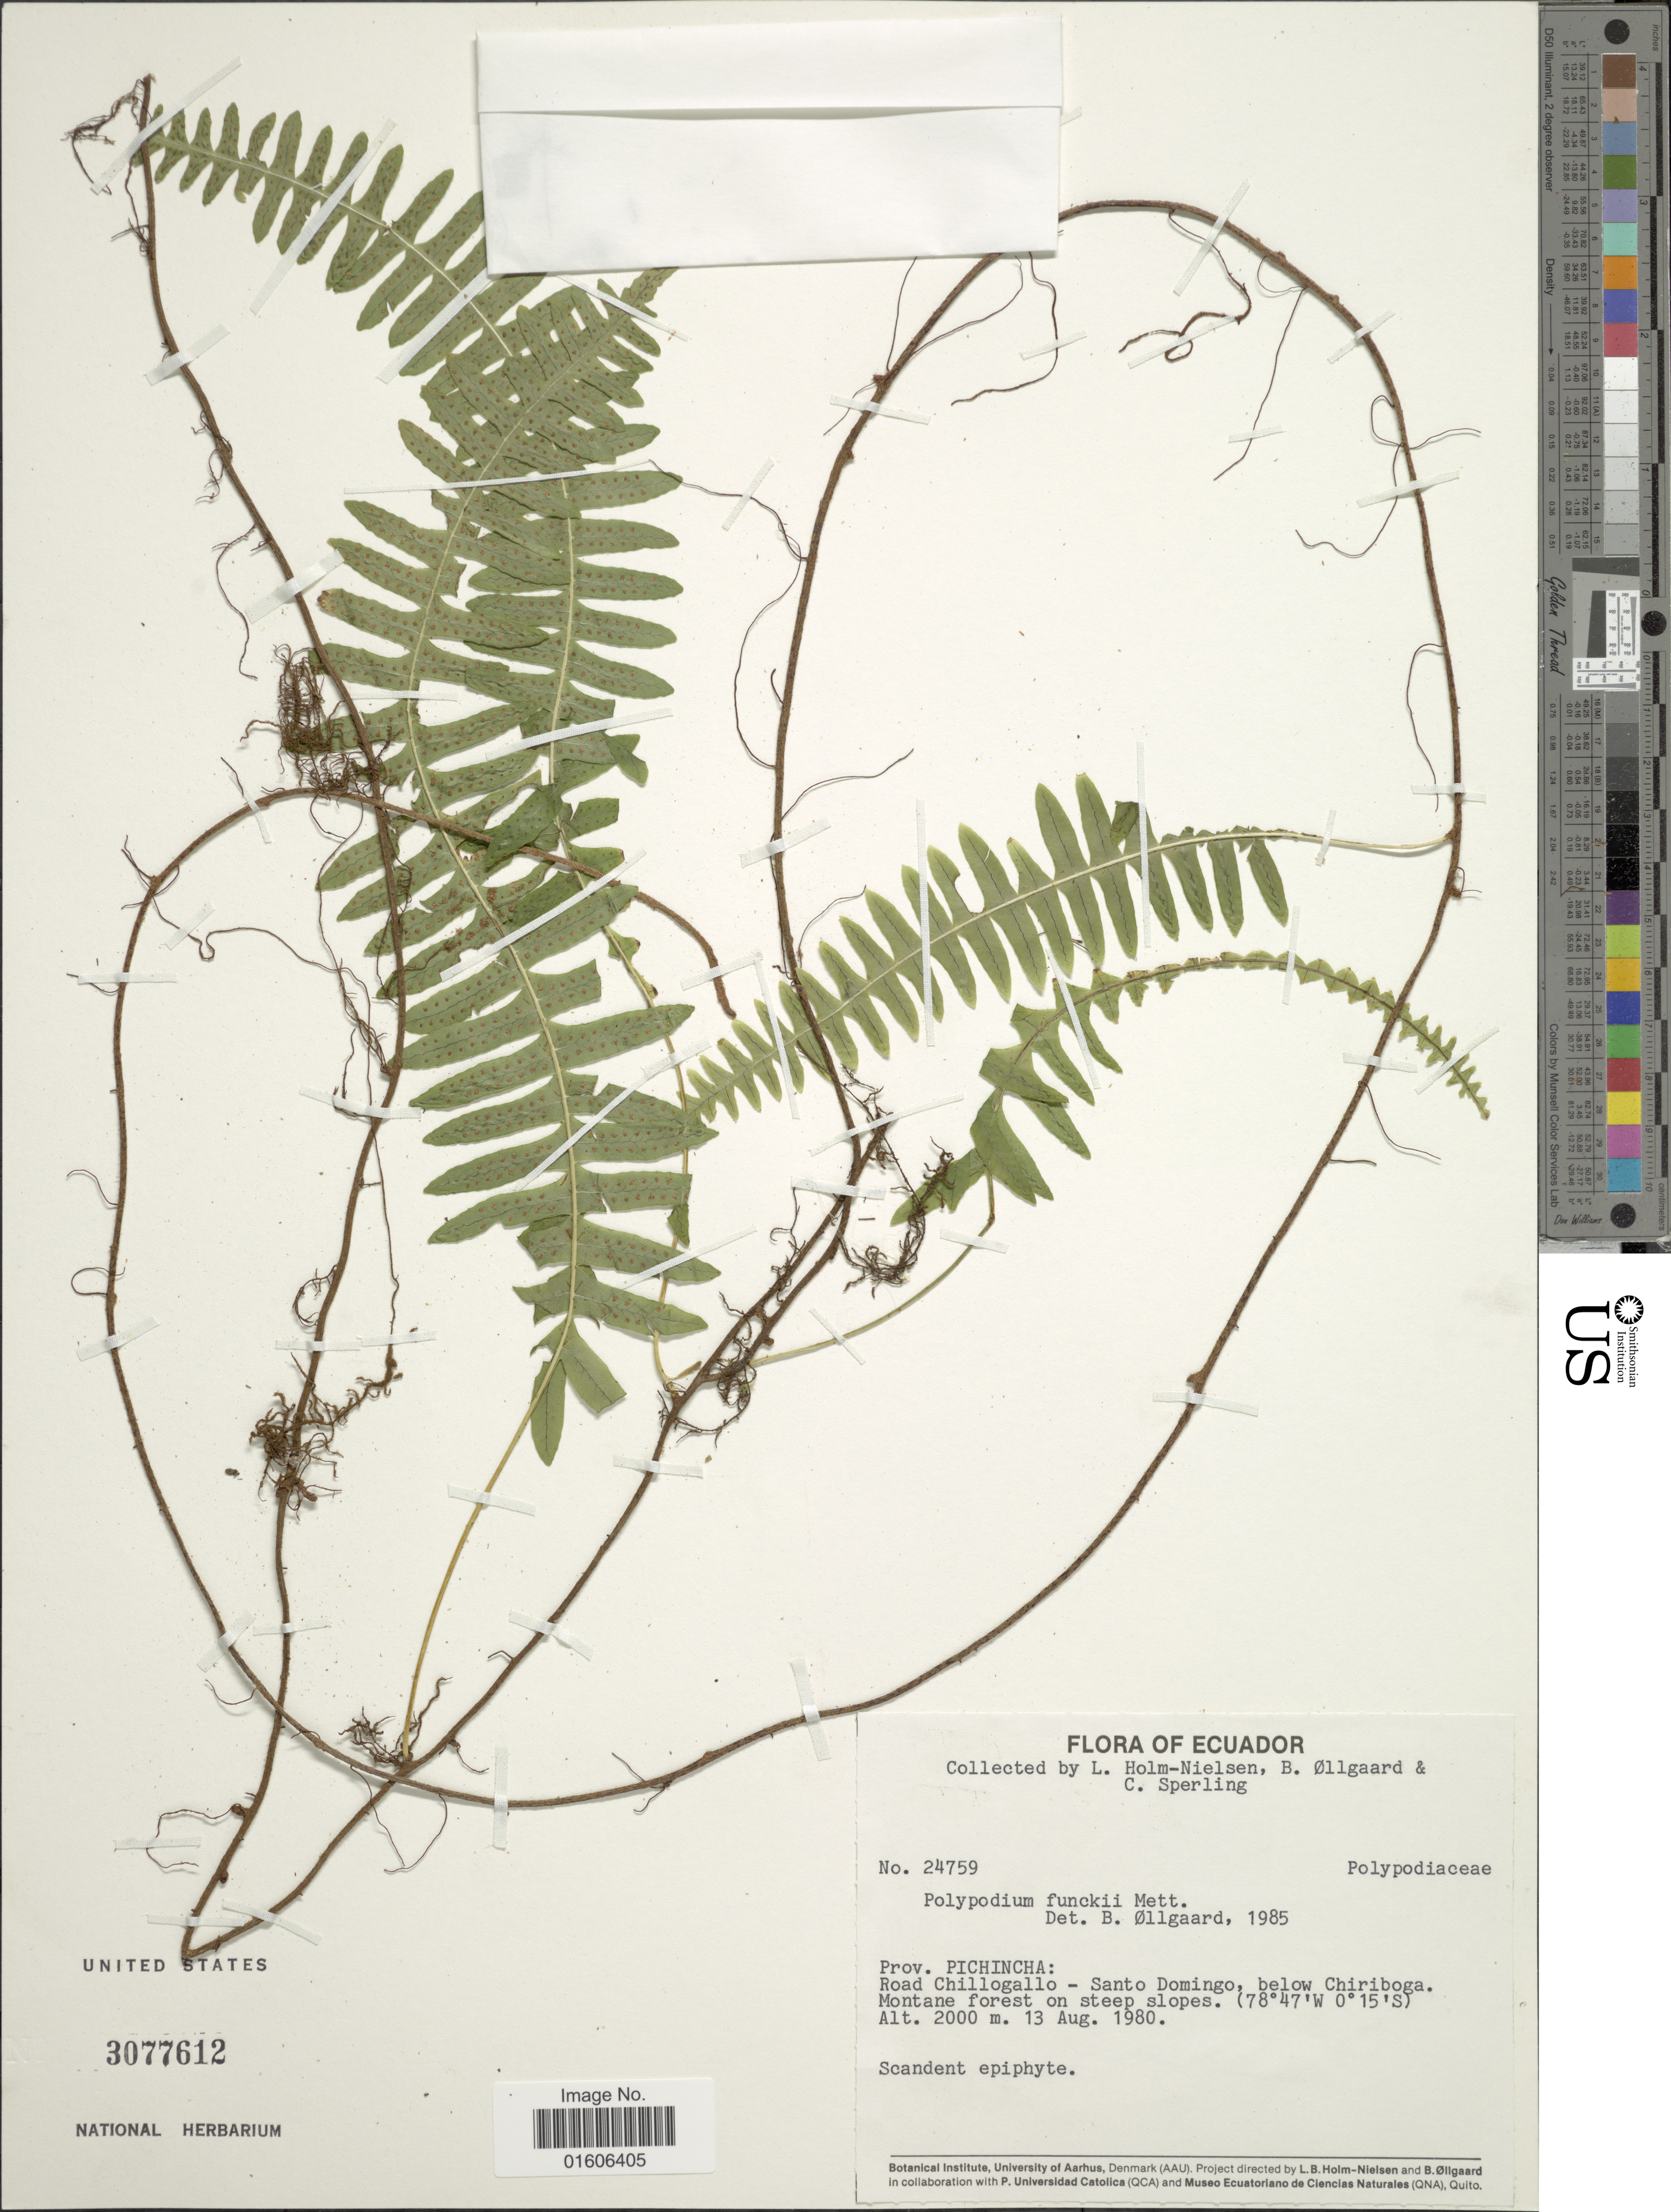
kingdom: Plantae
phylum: Tracheophyta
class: Polypodiopsida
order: Polypodiales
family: Polypodiaceae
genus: Serpocaulon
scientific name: Serpocaulon funckii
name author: (Mett.) A.R. Sm.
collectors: L. B. Holm-Nielsen, B. Øllgaard & C. Sperling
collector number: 24759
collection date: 1980-08-13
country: Ecuador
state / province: Pichincha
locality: Prov. Pichincha. Road Chillogallo - Santo Domingo, below Chiriboga.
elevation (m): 2000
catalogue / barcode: US 3077612